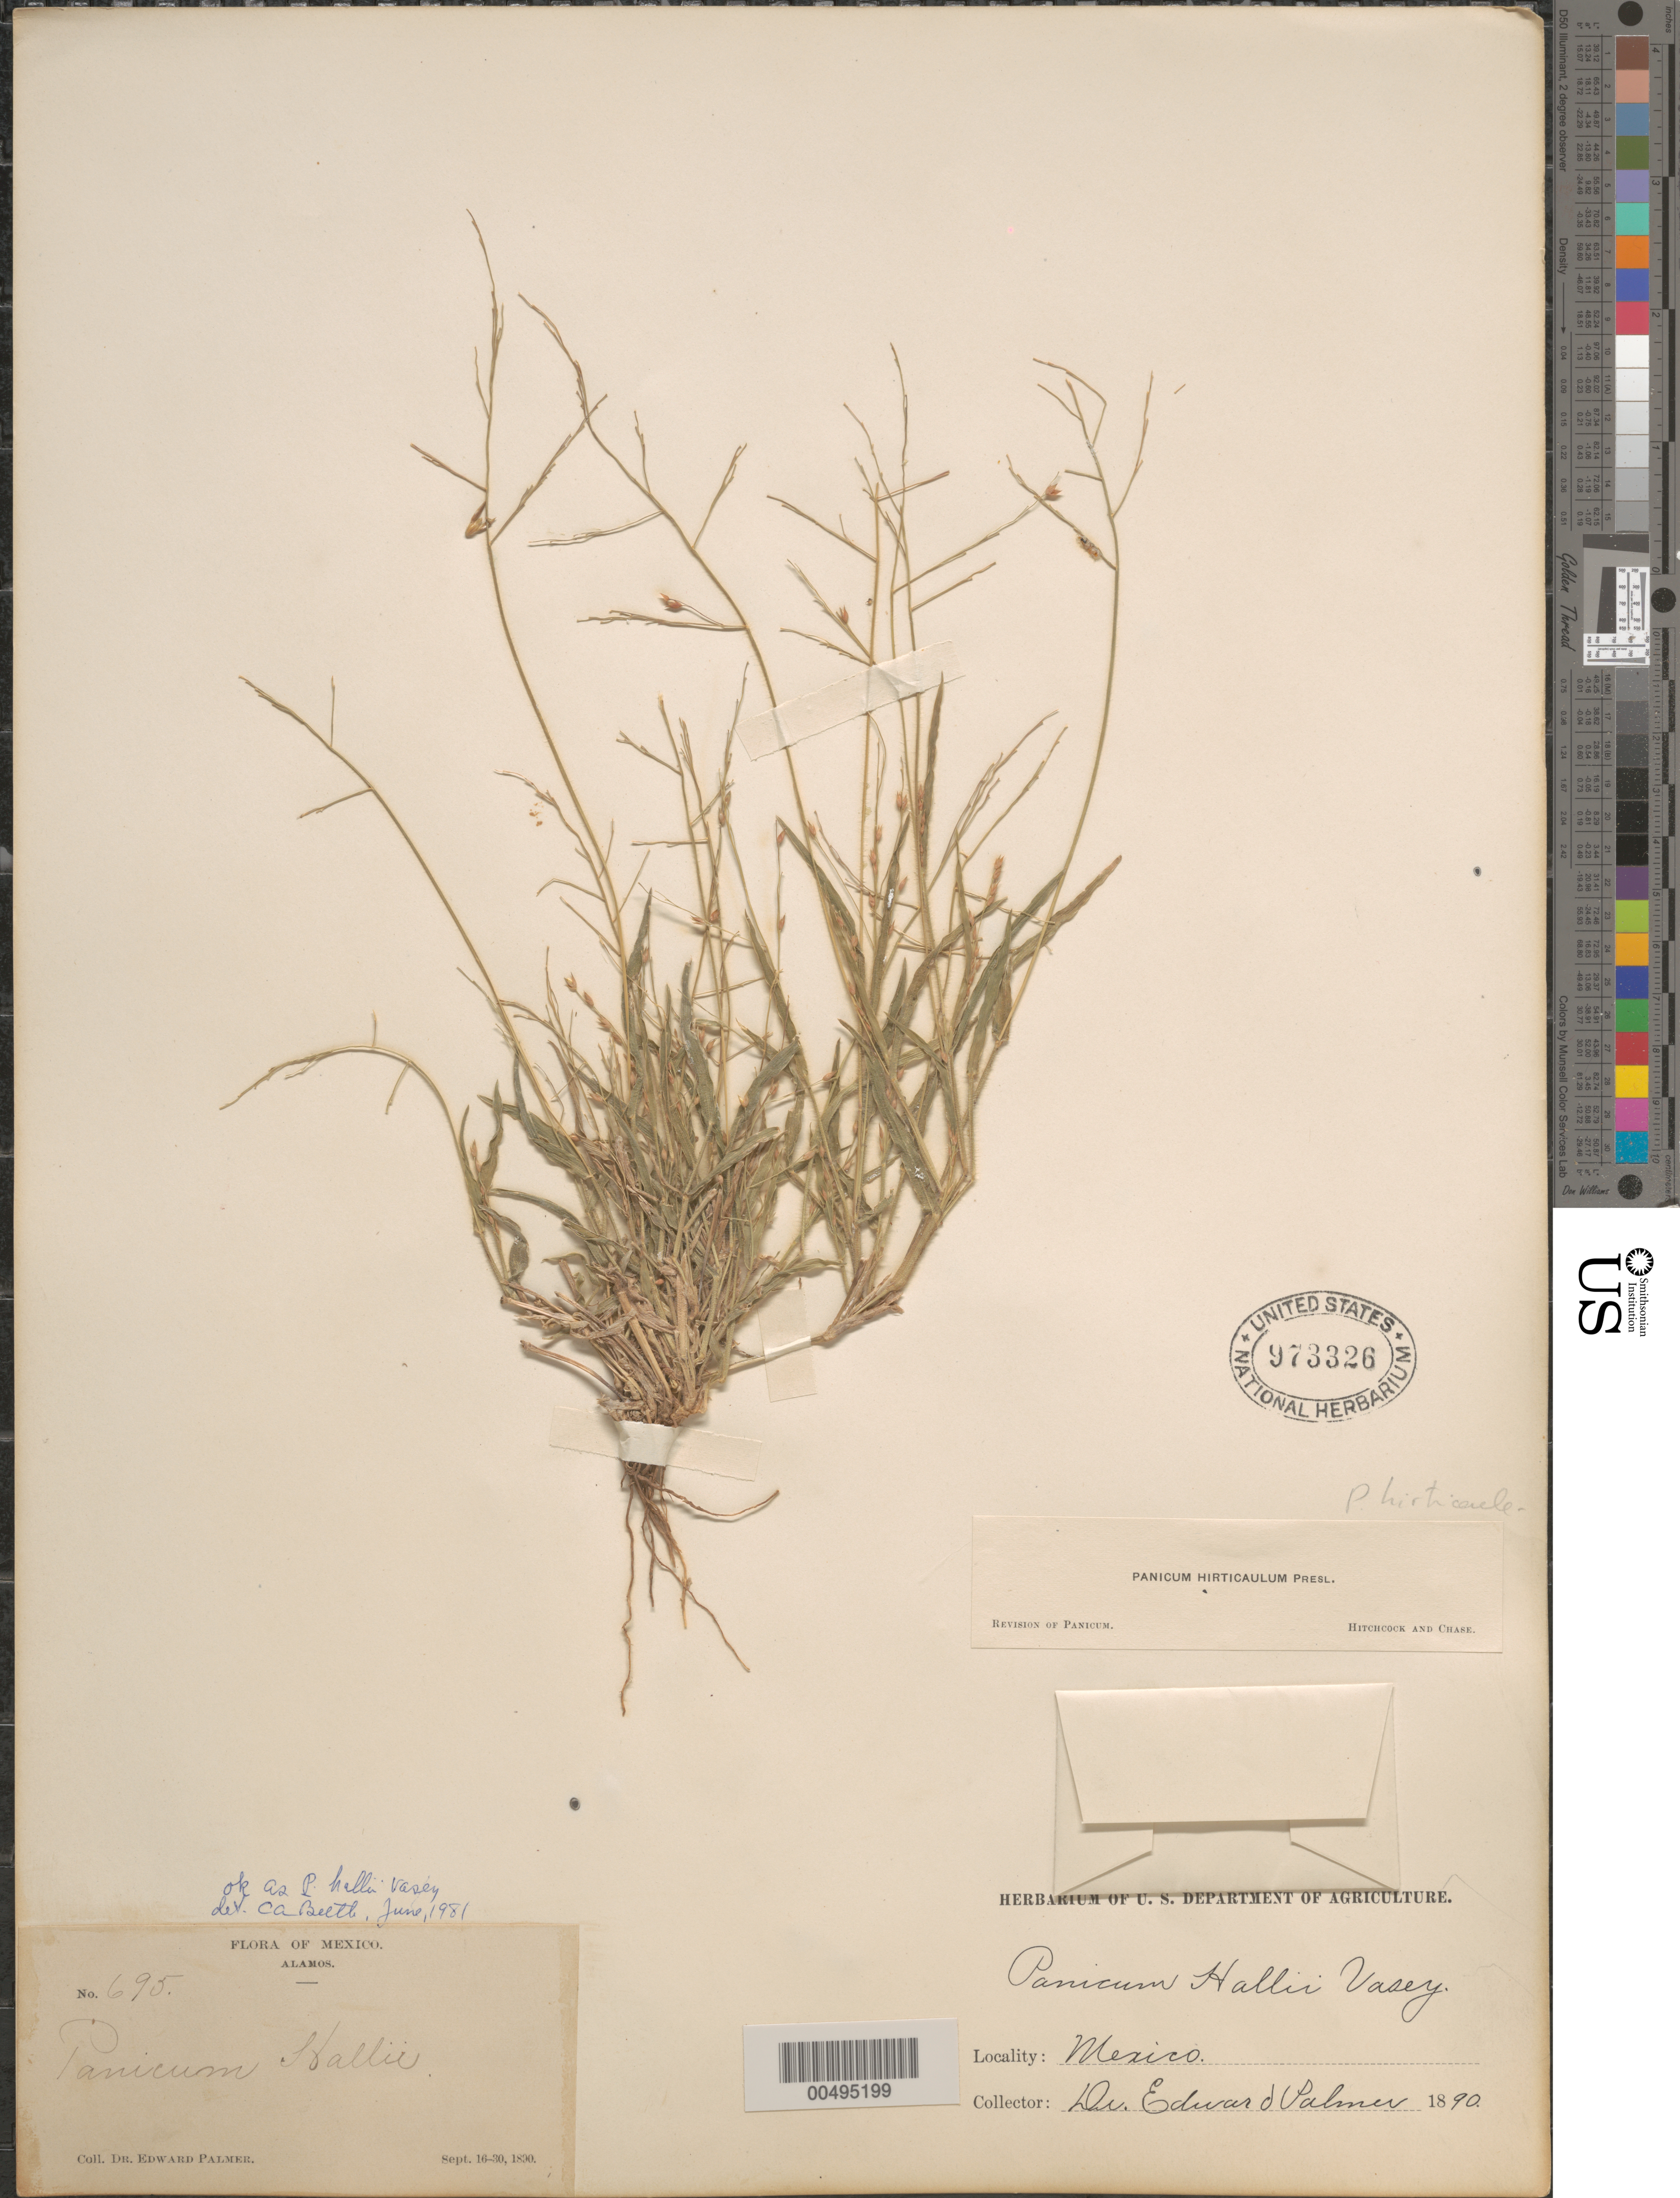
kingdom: Plantae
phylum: Tracheophyta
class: Liliopsida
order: Poales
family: Poaceae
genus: Panicum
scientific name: Panicum hallii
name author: Vasey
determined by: Beetle, Alan A.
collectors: E. Palmer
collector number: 695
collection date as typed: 16 Sep 1890 to 30 Sep 1890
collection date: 1890-09-16/1890-09-30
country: Mexico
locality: Alamos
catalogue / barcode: US 973326